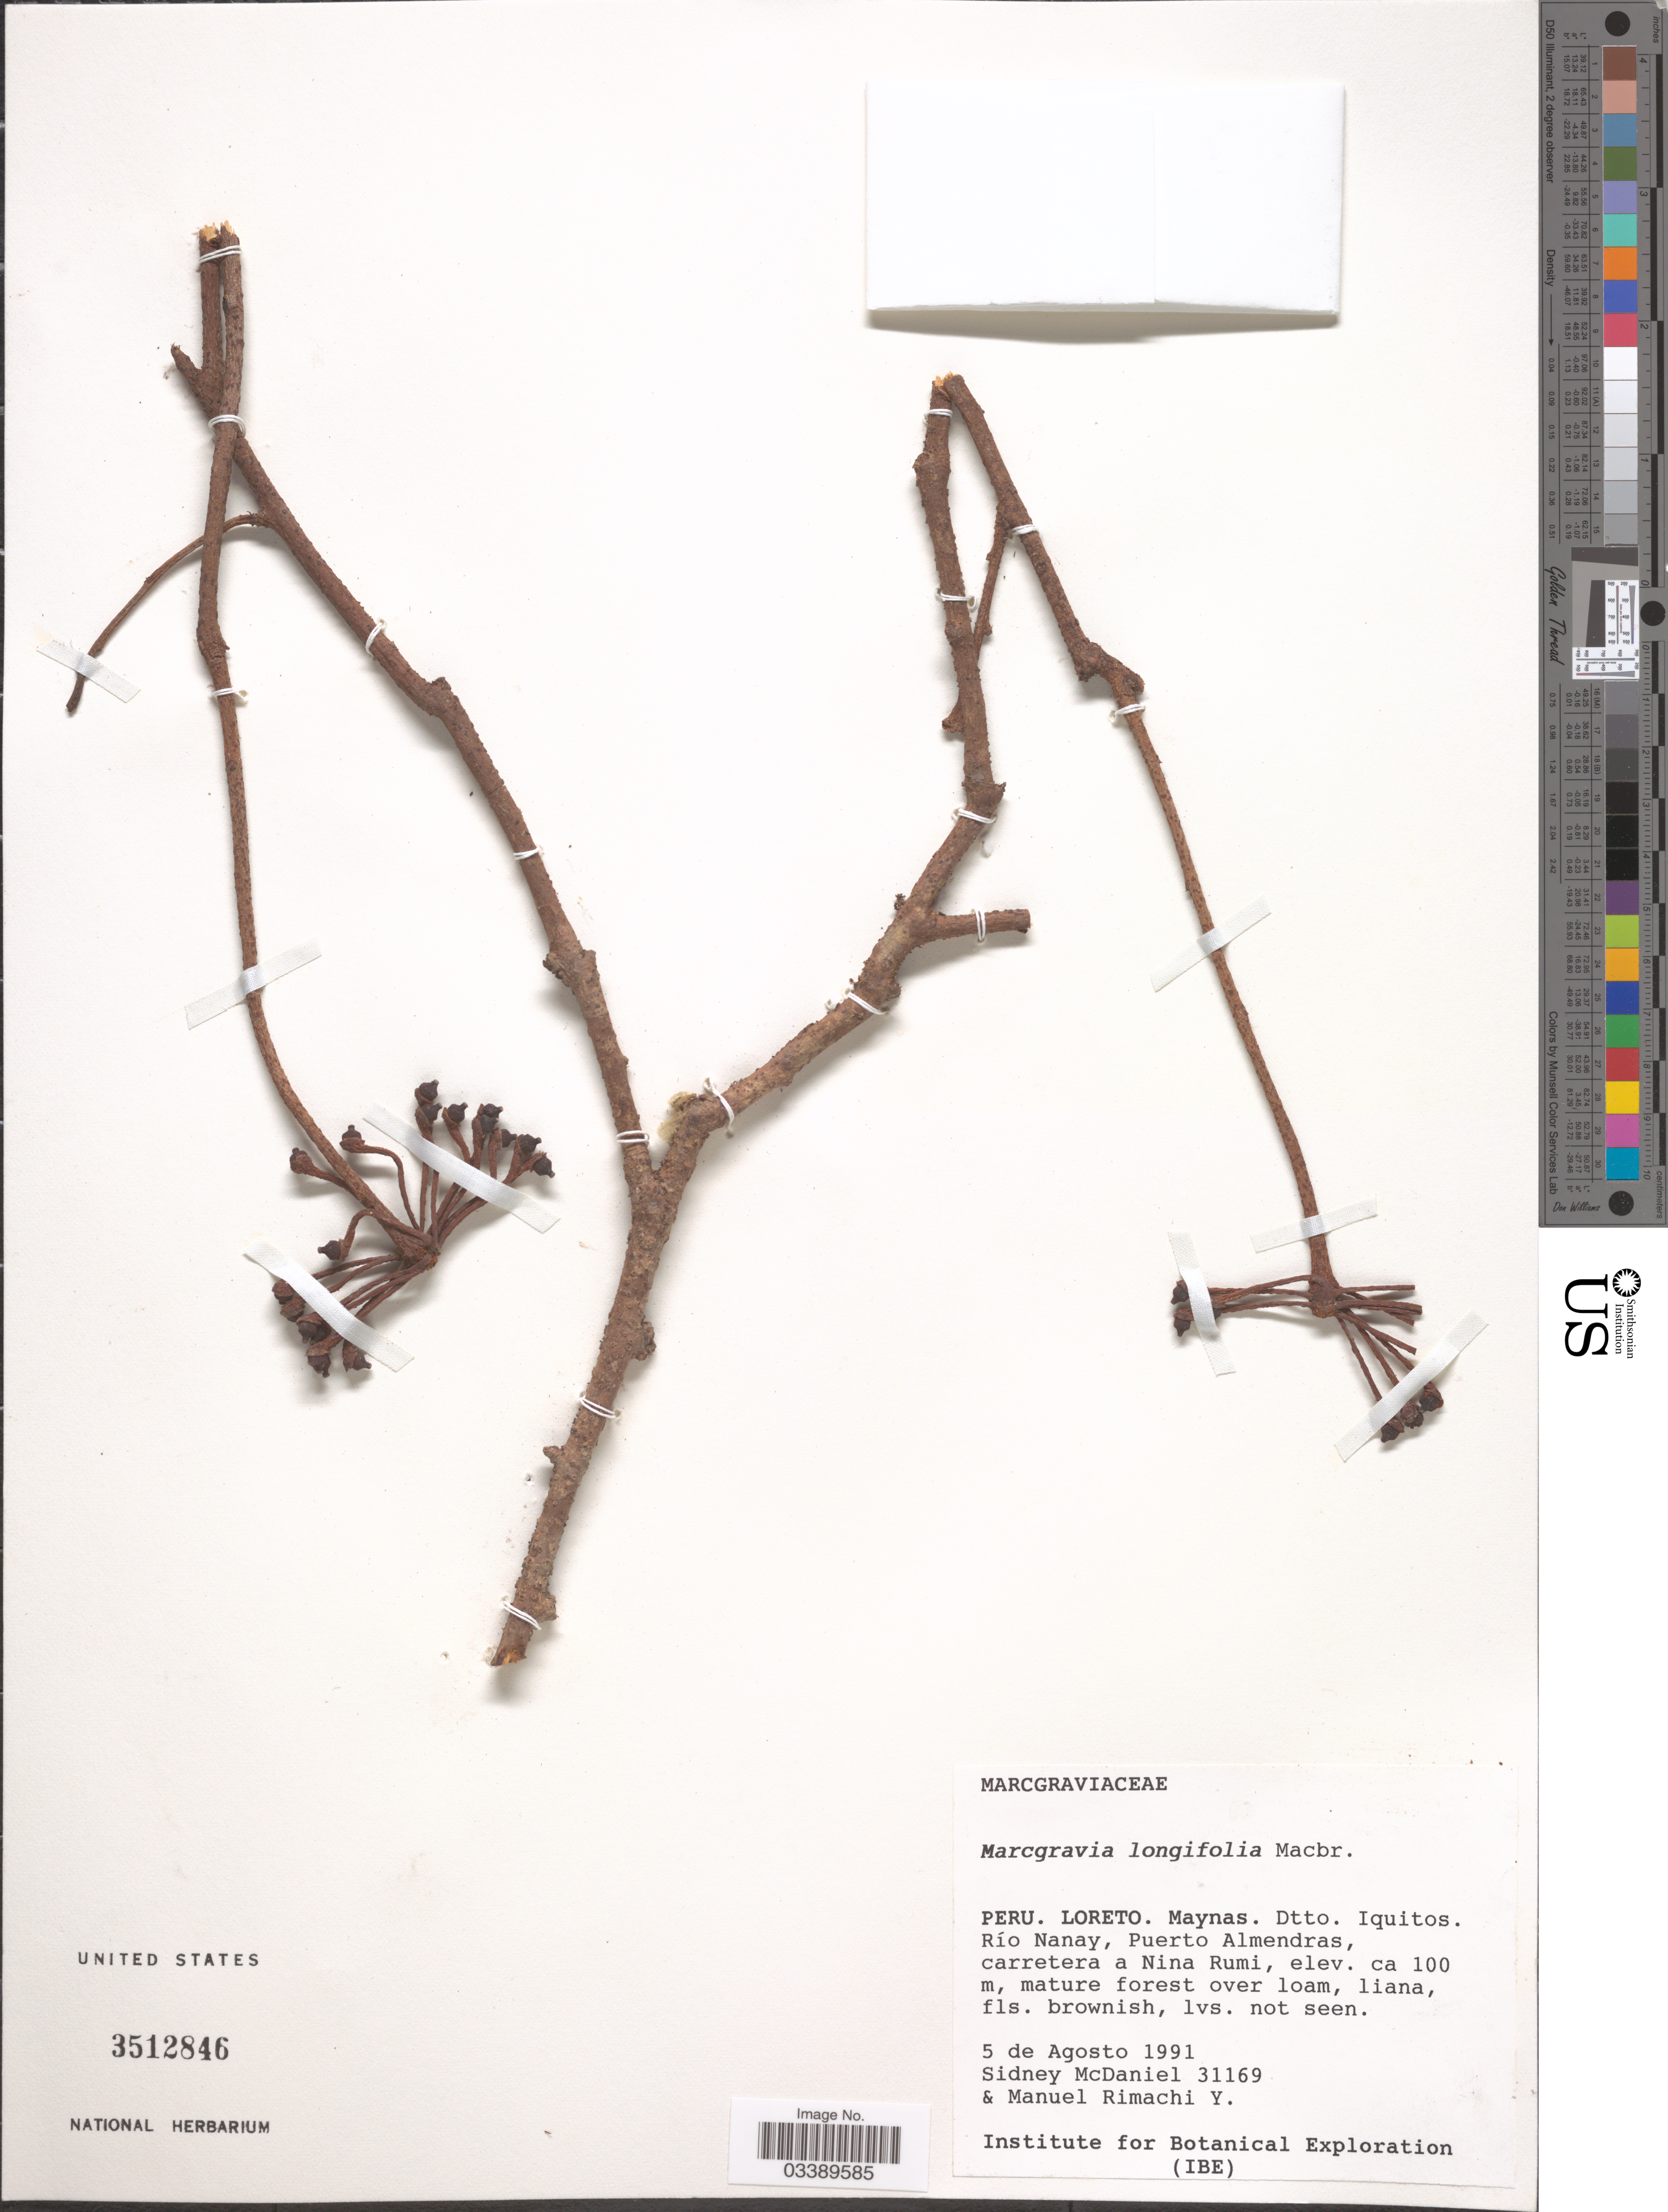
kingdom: Plantae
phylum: Tracheophyta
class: Magnoliopsida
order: Ericales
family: Marcgraviaceae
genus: Marcgravia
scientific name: Marcgravia longifolia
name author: J.F. Macbr.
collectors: S. McDaniel & M. Rimachi Y.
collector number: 31169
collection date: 1991-08-05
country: Peru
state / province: Loreto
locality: Maynas. Dtto. Iquitos. Río Nanay, Puerto Almendras, carretera a Nina Rumi.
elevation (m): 100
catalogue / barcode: US 3512846